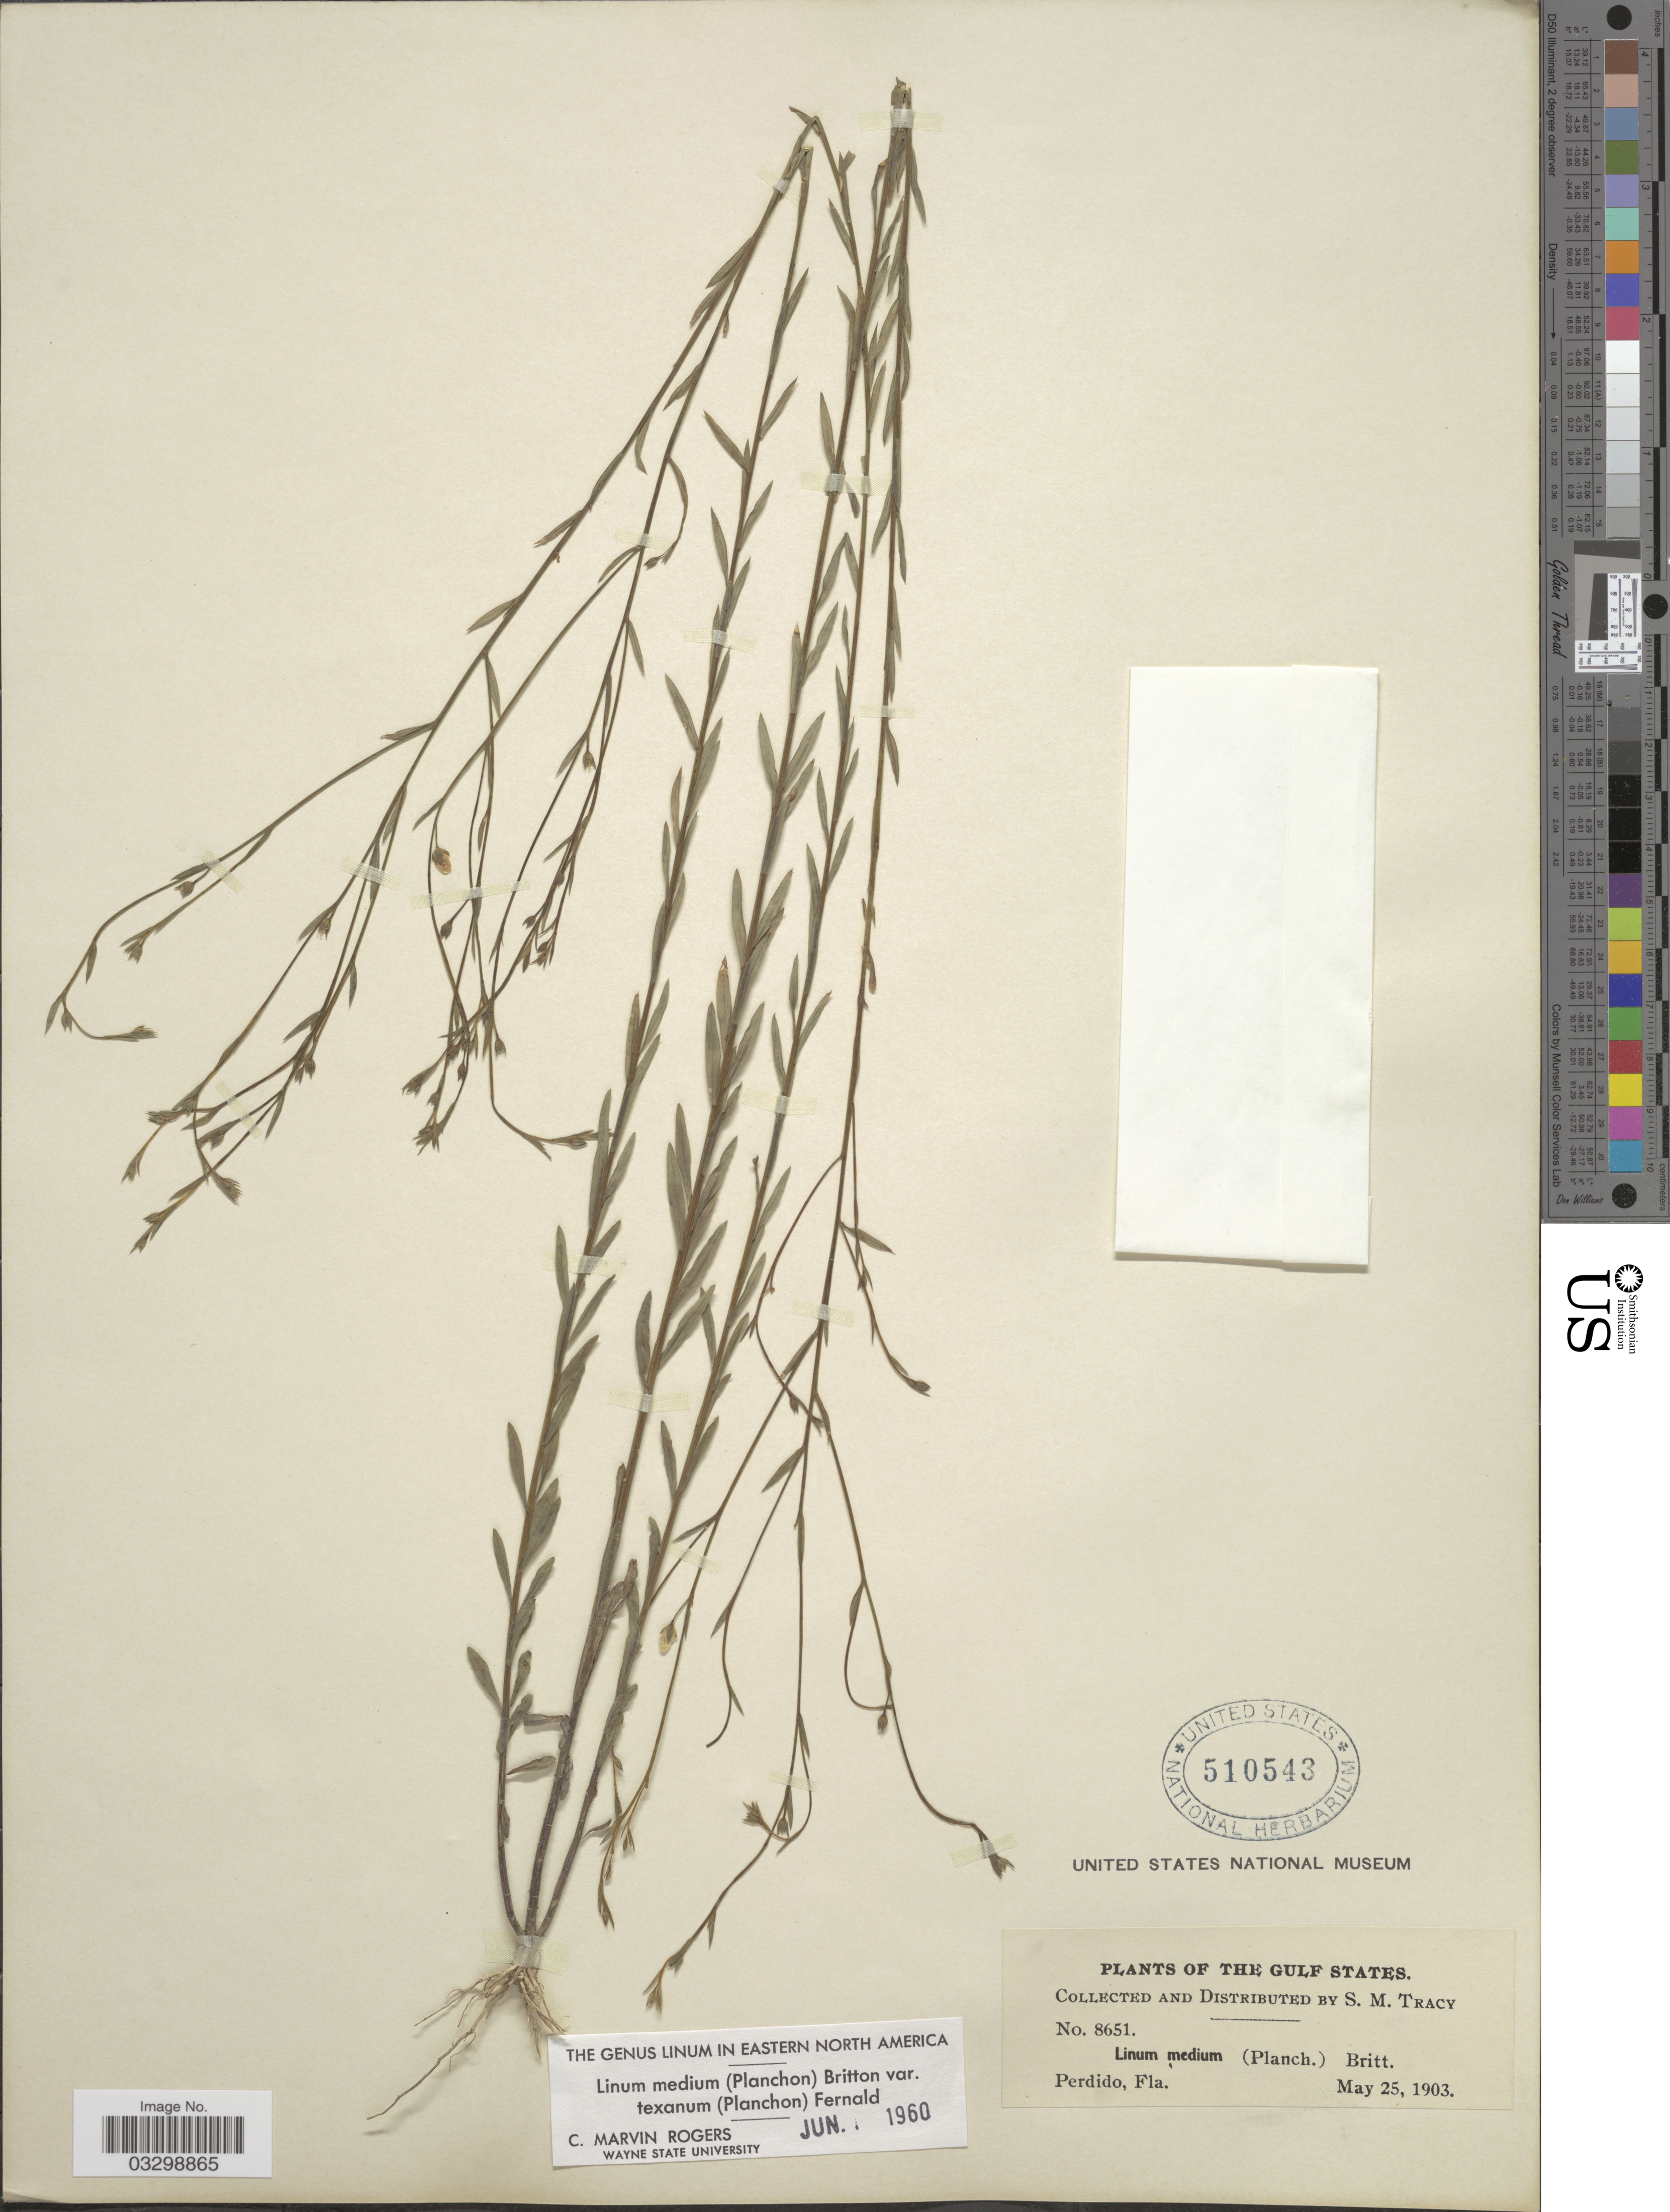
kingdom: Plantae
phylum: Tracheophyta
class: Magnoliopsida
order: Malpighiales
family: Linaceae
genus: Linum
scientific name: Linum medium var. texanum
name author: (Planch.) Fernald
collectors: S. M. Tracy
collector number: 8651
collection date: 1903-05-25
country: United States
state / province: Florida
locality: The Gulf States. Perdido.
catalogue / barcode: US 510543